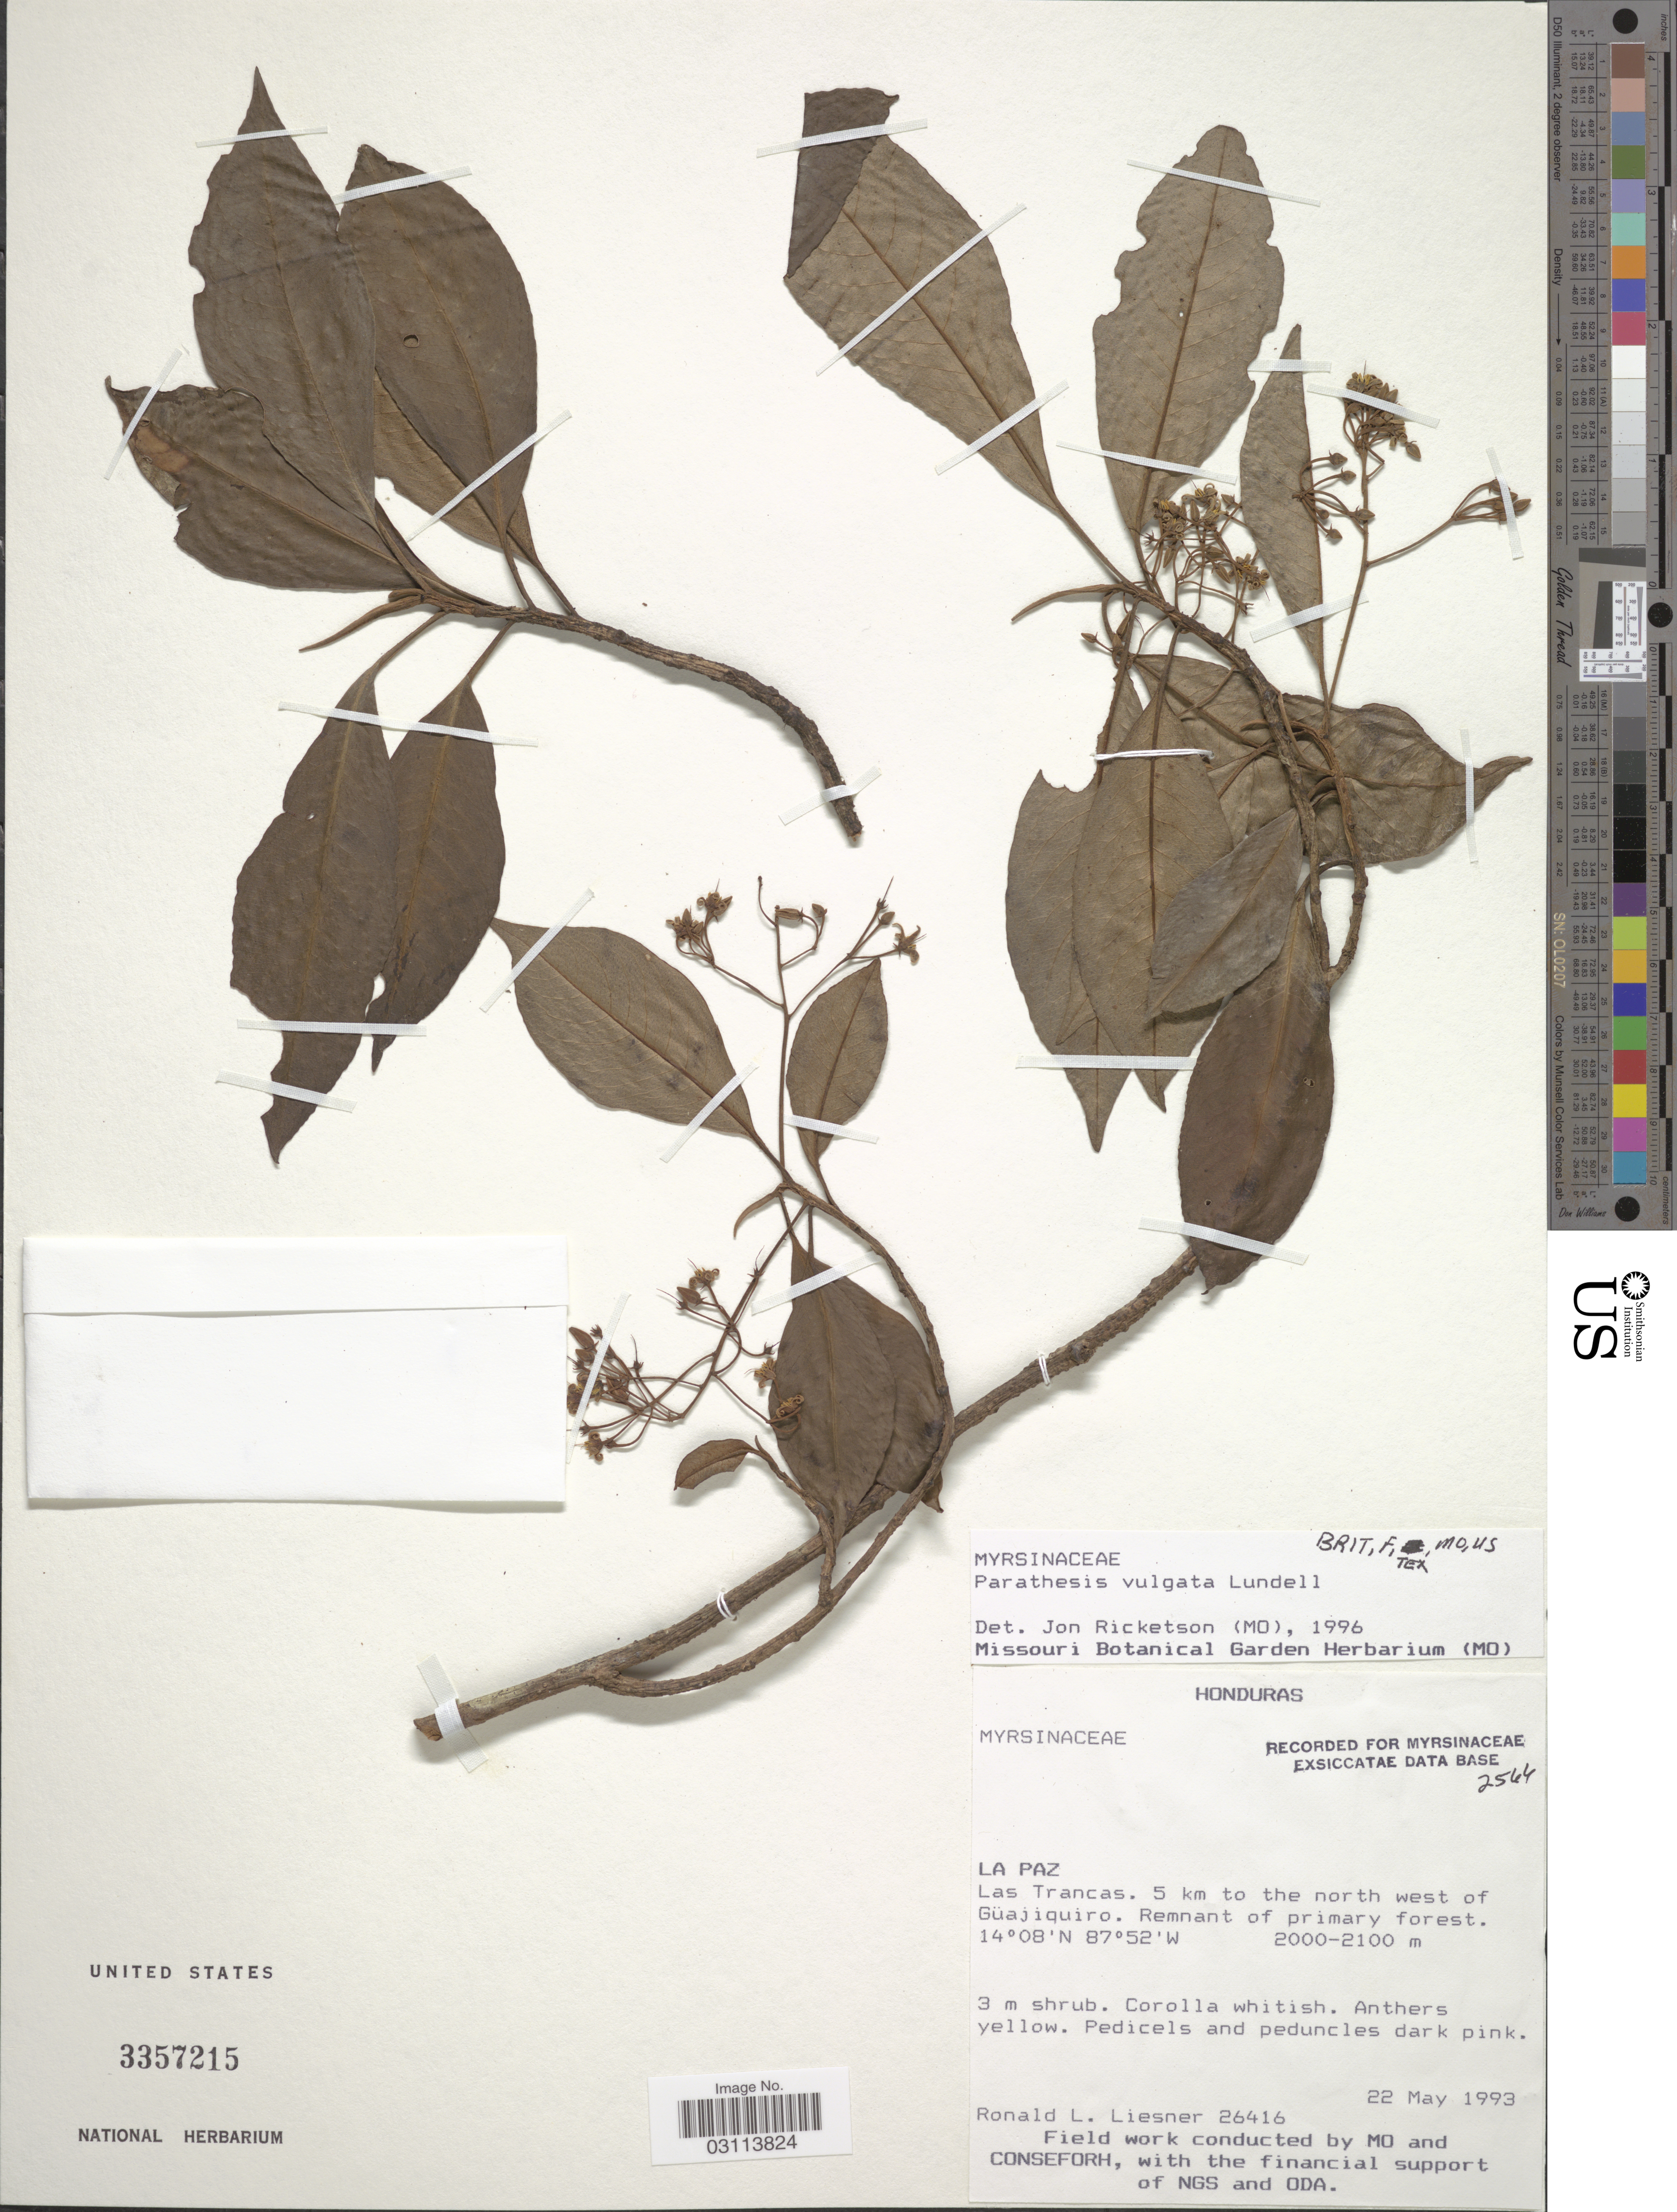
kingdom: Plantae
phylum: Tracheophyta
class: Magnoliopsida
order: Ericales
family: Primulaceae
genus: Parathesis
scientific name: Parathesis vulgata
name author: Lundell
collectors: R. L. Liesner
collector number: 26416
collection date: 1993-05-22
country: Honduras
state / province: La Paz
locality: Las Trancas. 5 km to the north west of Güajiquiro.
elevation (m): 2000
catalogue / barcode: US 3357215